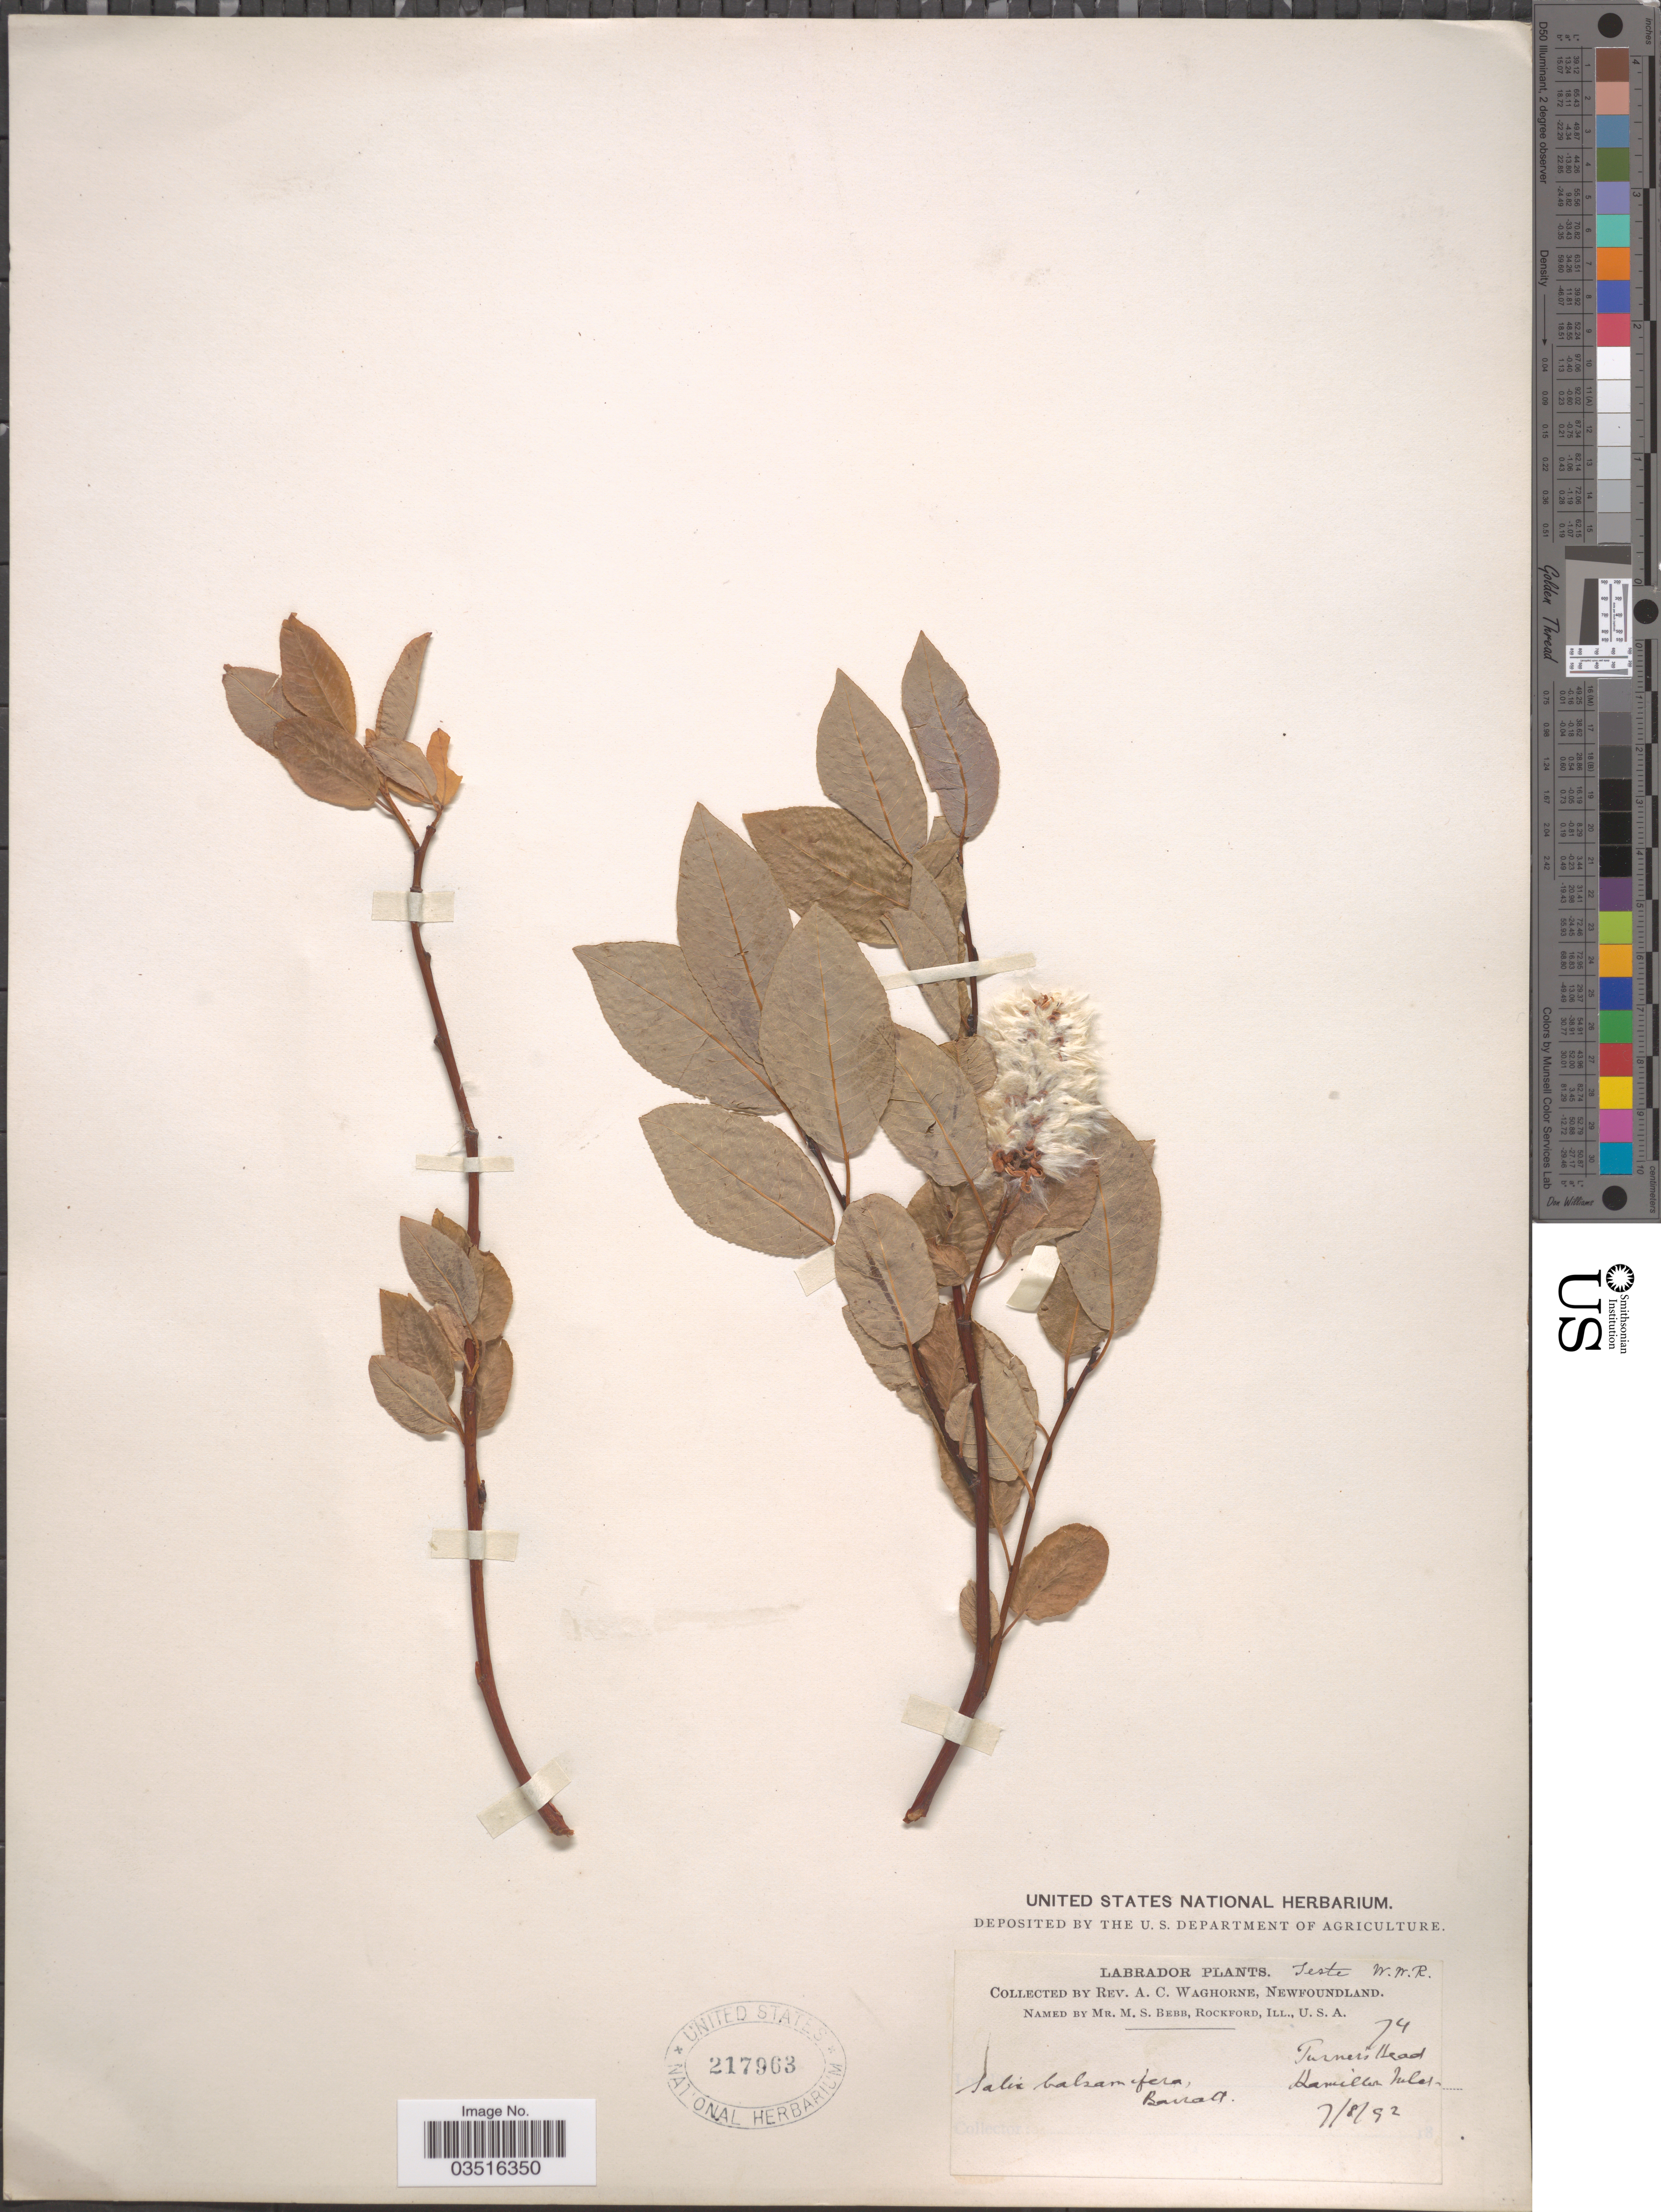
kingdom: Plantae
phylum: Tracheophyta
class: Magnoliopsida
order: Malpighiales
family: Salicaceae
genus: Salix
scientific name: Salix pyrifolia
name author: Ledeb.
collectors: A. Waghorne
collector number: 74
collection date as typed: Transcribed d/m/y: 7/8/92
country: Canada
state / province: Newfoundland and Labrador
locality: Labrador. Turner's Head. Hamilton Inlet.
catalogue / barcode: US 217963